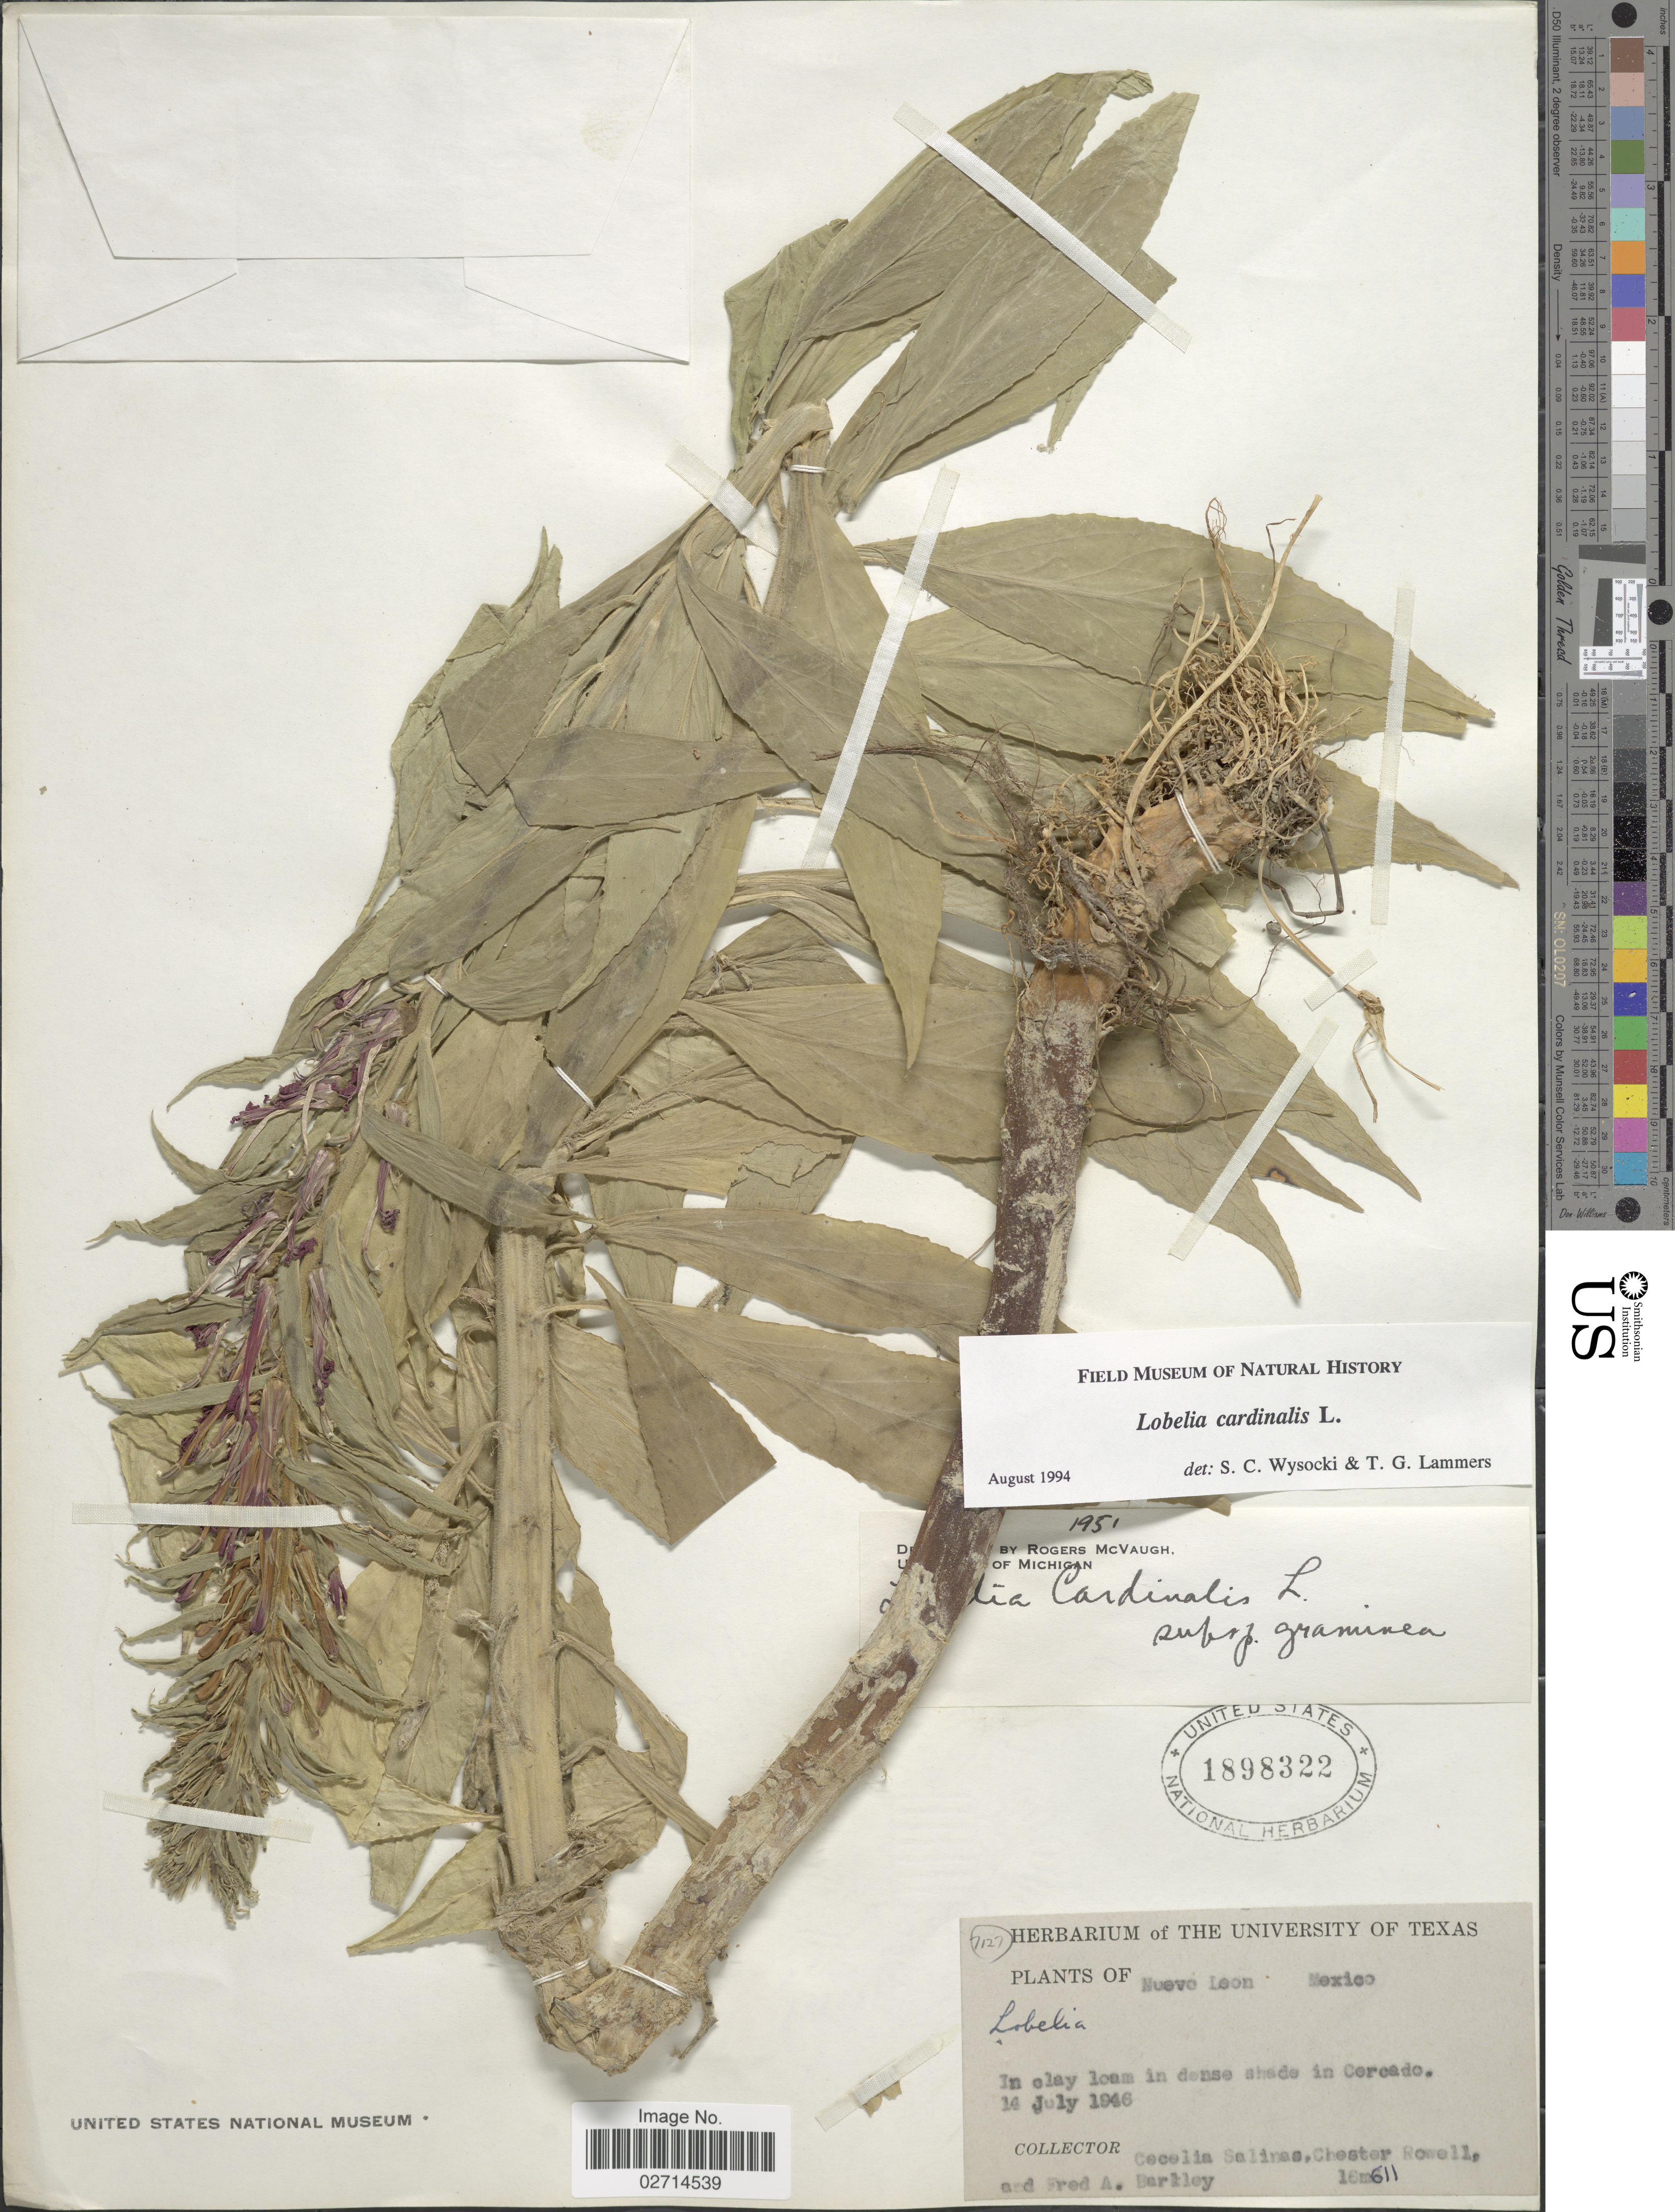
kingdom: Plantae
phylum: Tracheophyta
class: Magnoliopsida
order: Asterales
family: Campanulaceae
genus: Lobelia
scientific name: Lobelia cardinalis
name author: L.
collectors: C. Salinas, C. M. Rowell & F. A. Barkley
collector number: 16m611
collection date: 1946-07-14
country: Mexico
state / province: Nuevo León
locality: In clay loam in dense shade in Cercado.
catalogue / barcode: US 1898322